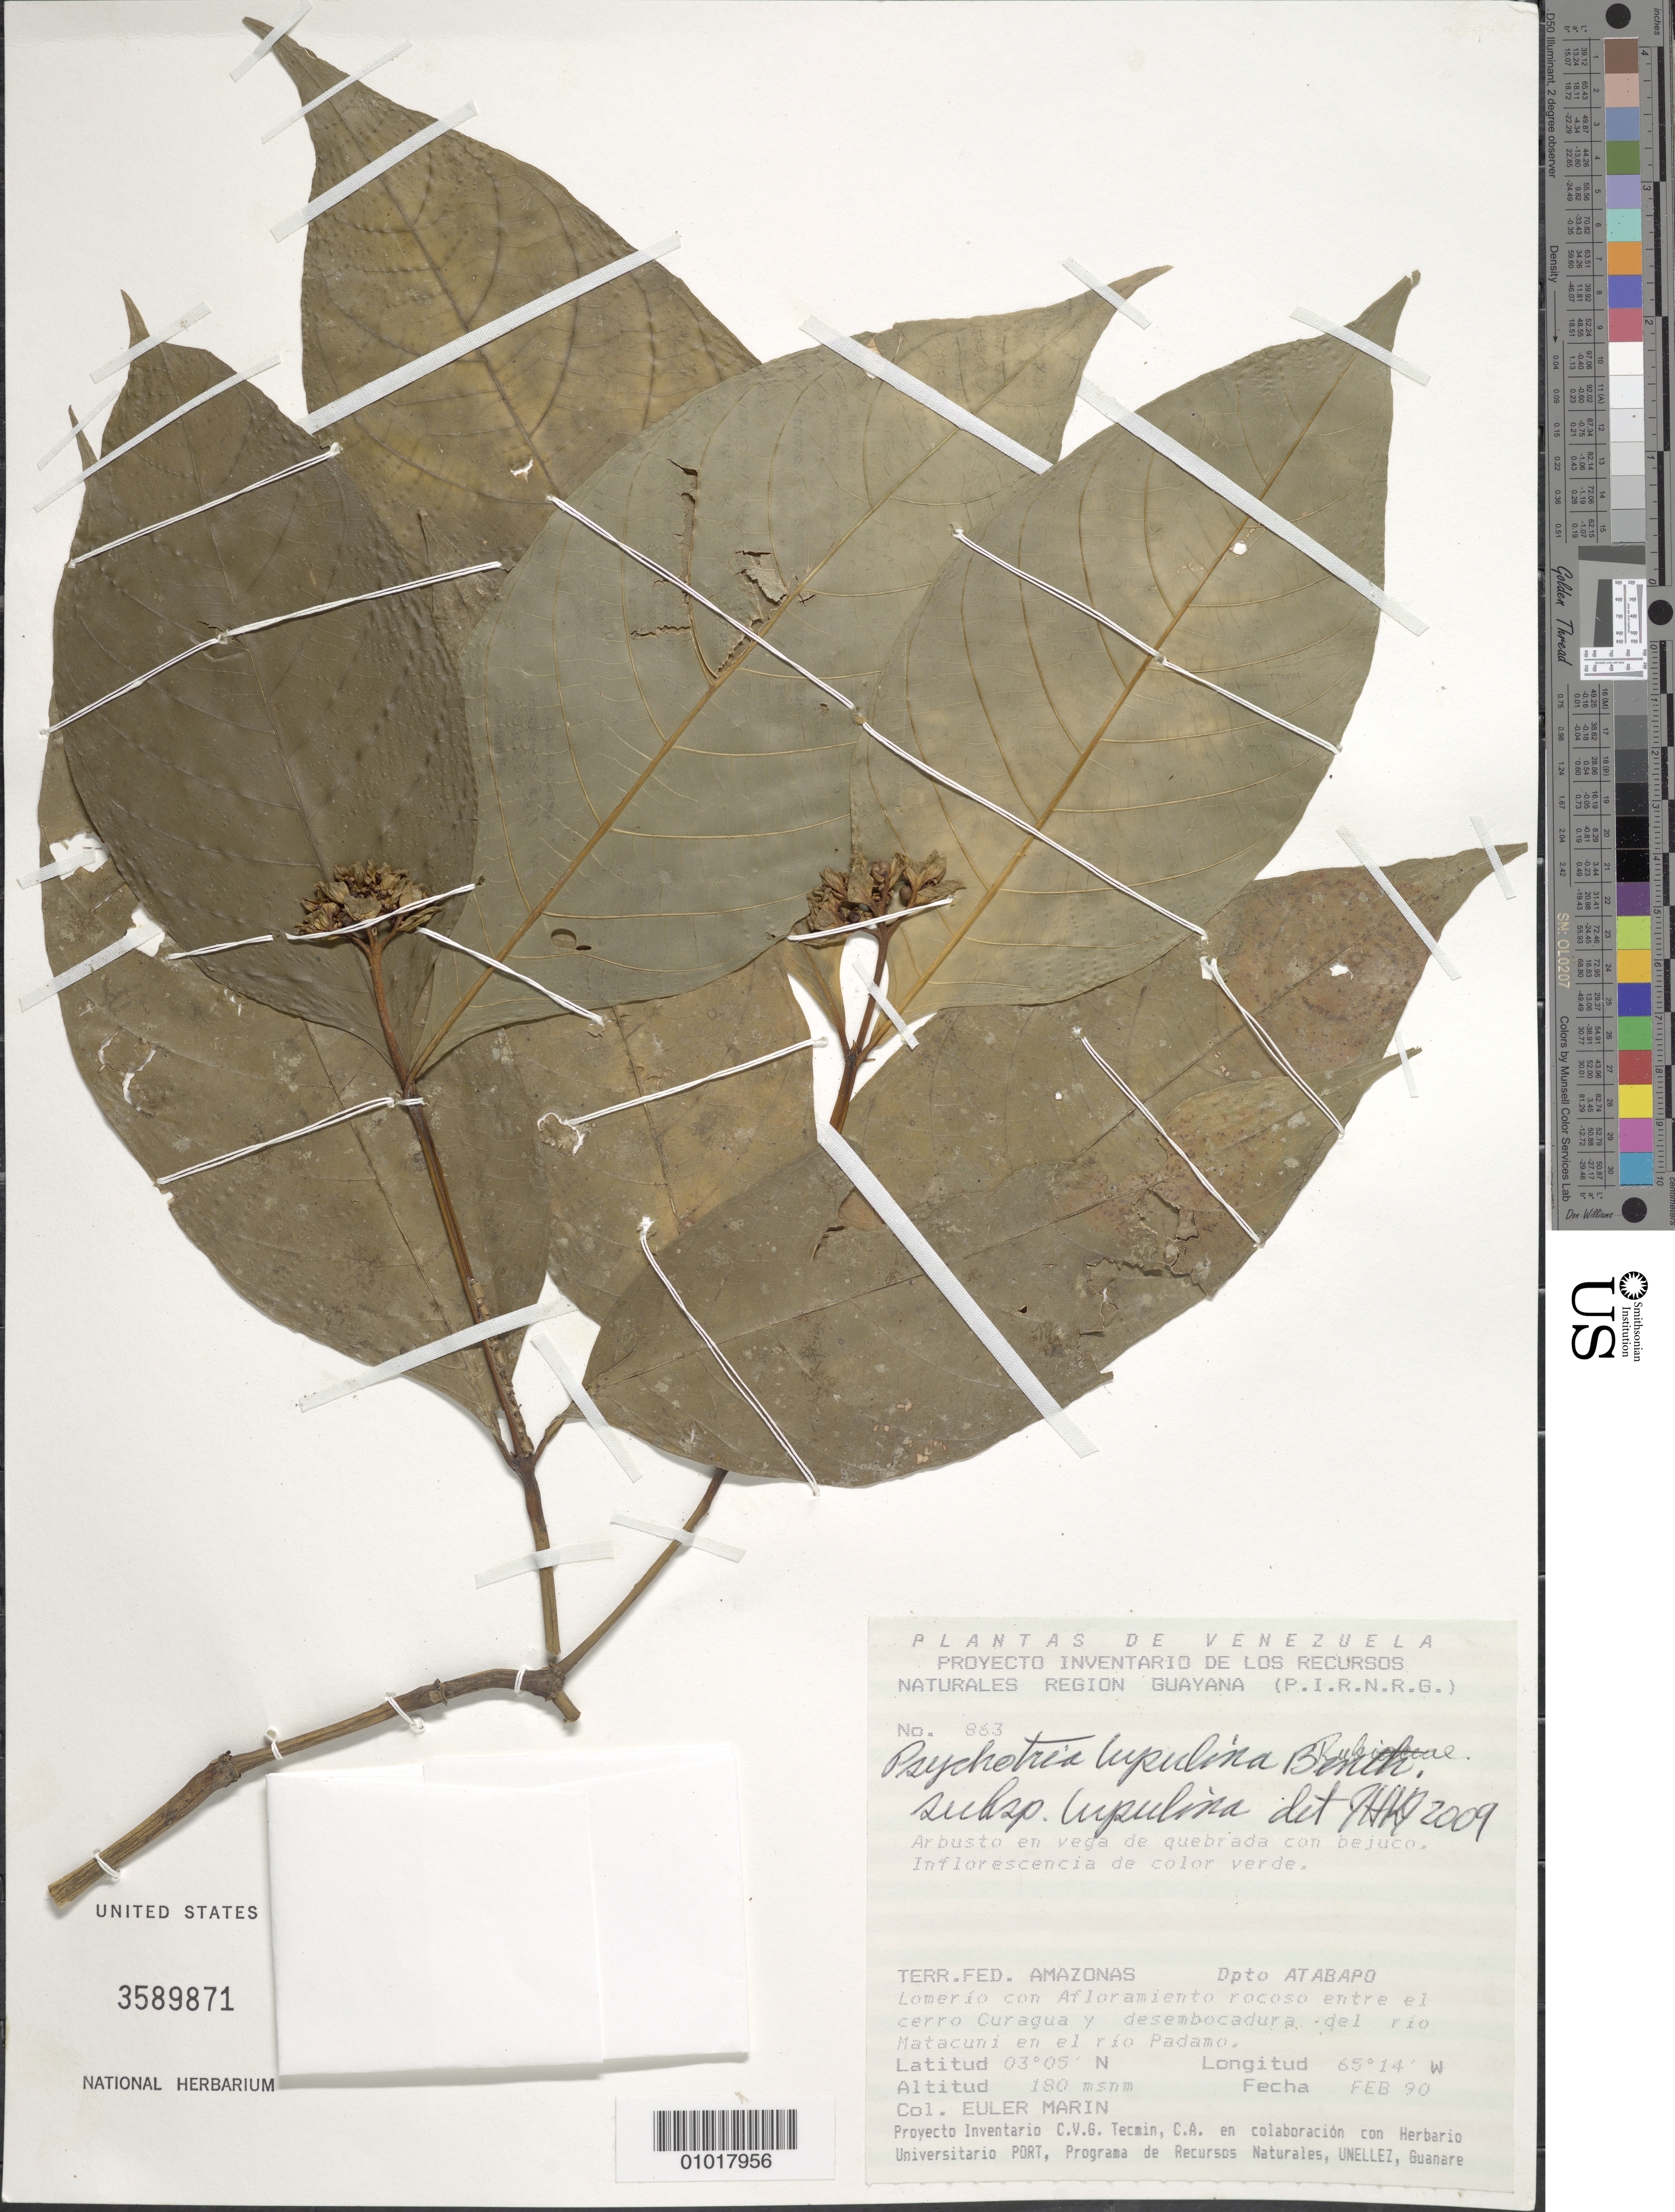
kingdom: Plantae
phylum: Tracheophyta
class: Magnoliopsida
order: Gentianales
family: Rubiaceae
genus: Psychotria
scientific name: Psychotria lupulina subsp. lupulina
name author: Benth.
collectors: E. Marin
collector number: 863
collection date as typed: Feb-90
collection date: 1990-02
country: Venezuela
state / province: Amazonas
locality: Lomerio con Afloramiento rocoso entre el cerro Curagua y desembocadura del rio Matacuni en el rio Padamo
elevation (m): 180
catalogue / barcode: US 3589871